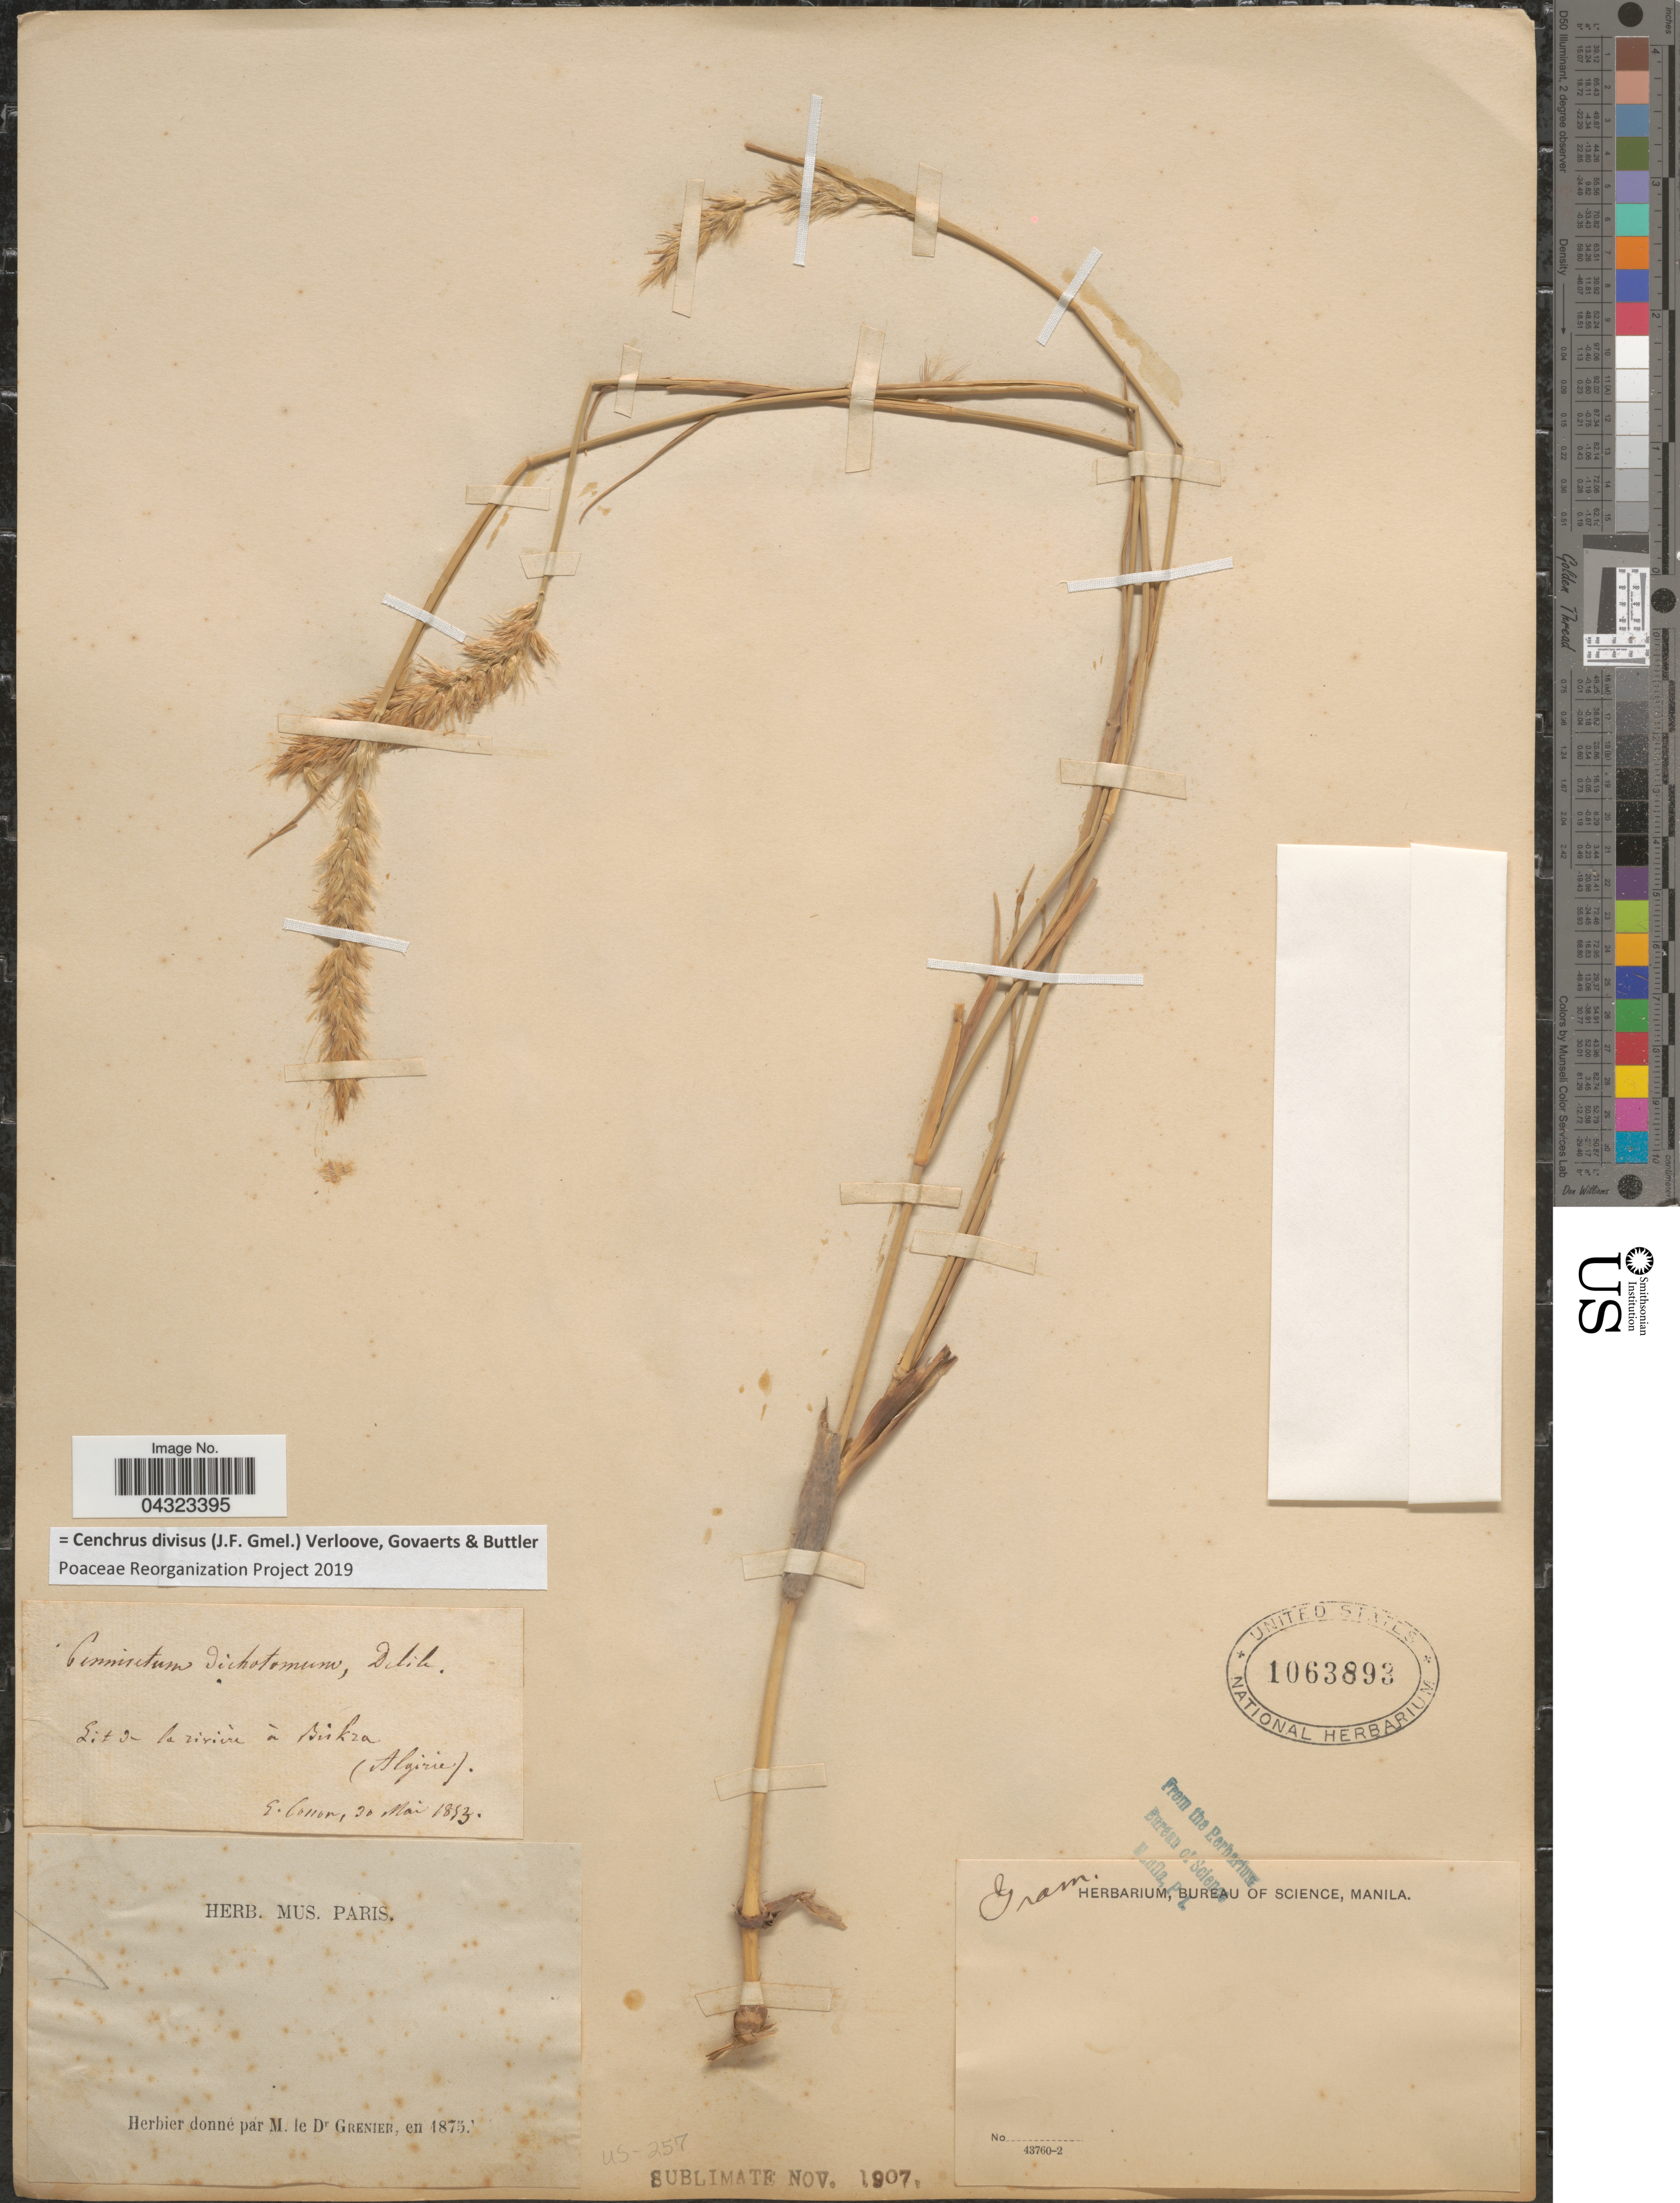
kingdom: Plantae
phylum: Tracheophyta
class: Liliopsida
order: Poales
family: Poaceae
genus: Cenchrus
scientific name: Cenchrus divisus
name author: (J.F. Gmel.) Verloove et al.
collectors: E. Cosson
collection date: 1853-05-30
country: Algeria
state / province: Biskra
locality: Lit de la rivière à Biskra.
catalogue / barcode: US 1063893